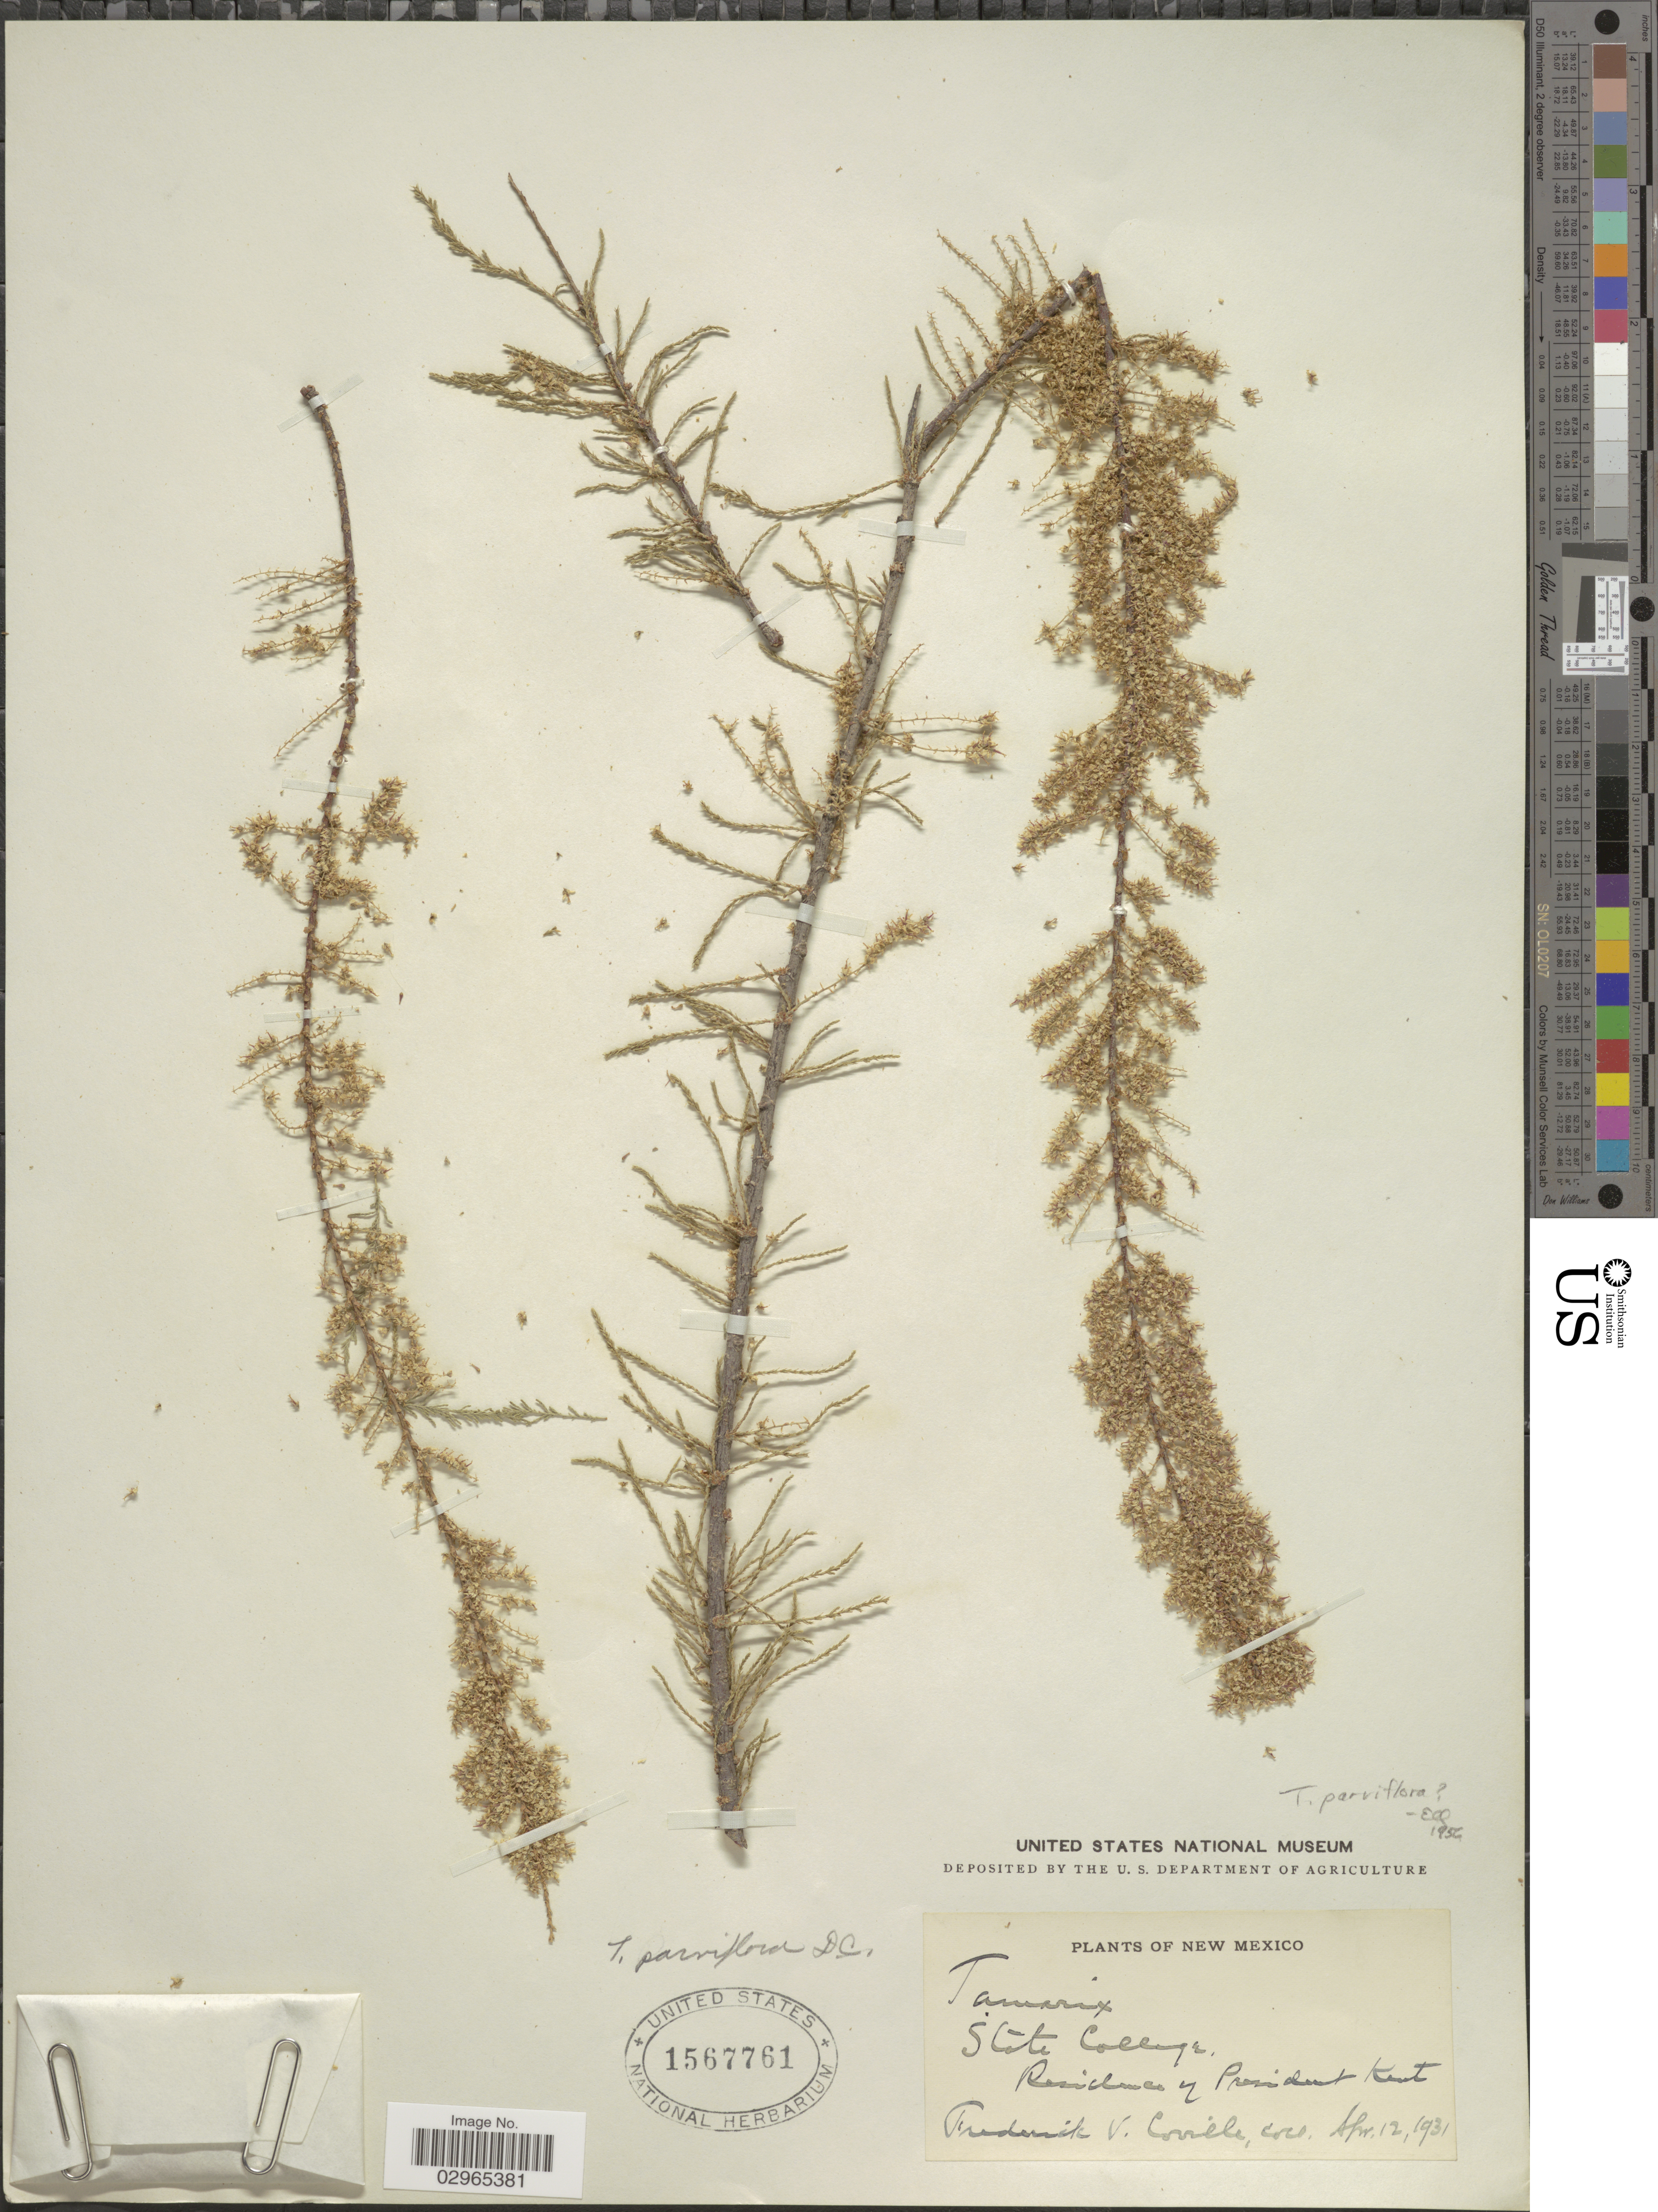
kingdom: Plantae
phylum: Tracheophyta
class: Magnoliopsida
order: Caryophyllales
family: Tamaricaceae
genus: Tamarix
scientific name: Tamarix parviflora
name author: DC.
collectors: F. V. Coville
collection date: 1931-04-12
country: United States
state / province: New Mexico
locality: State College, Residence of President Kent.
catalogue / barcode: US 1567761